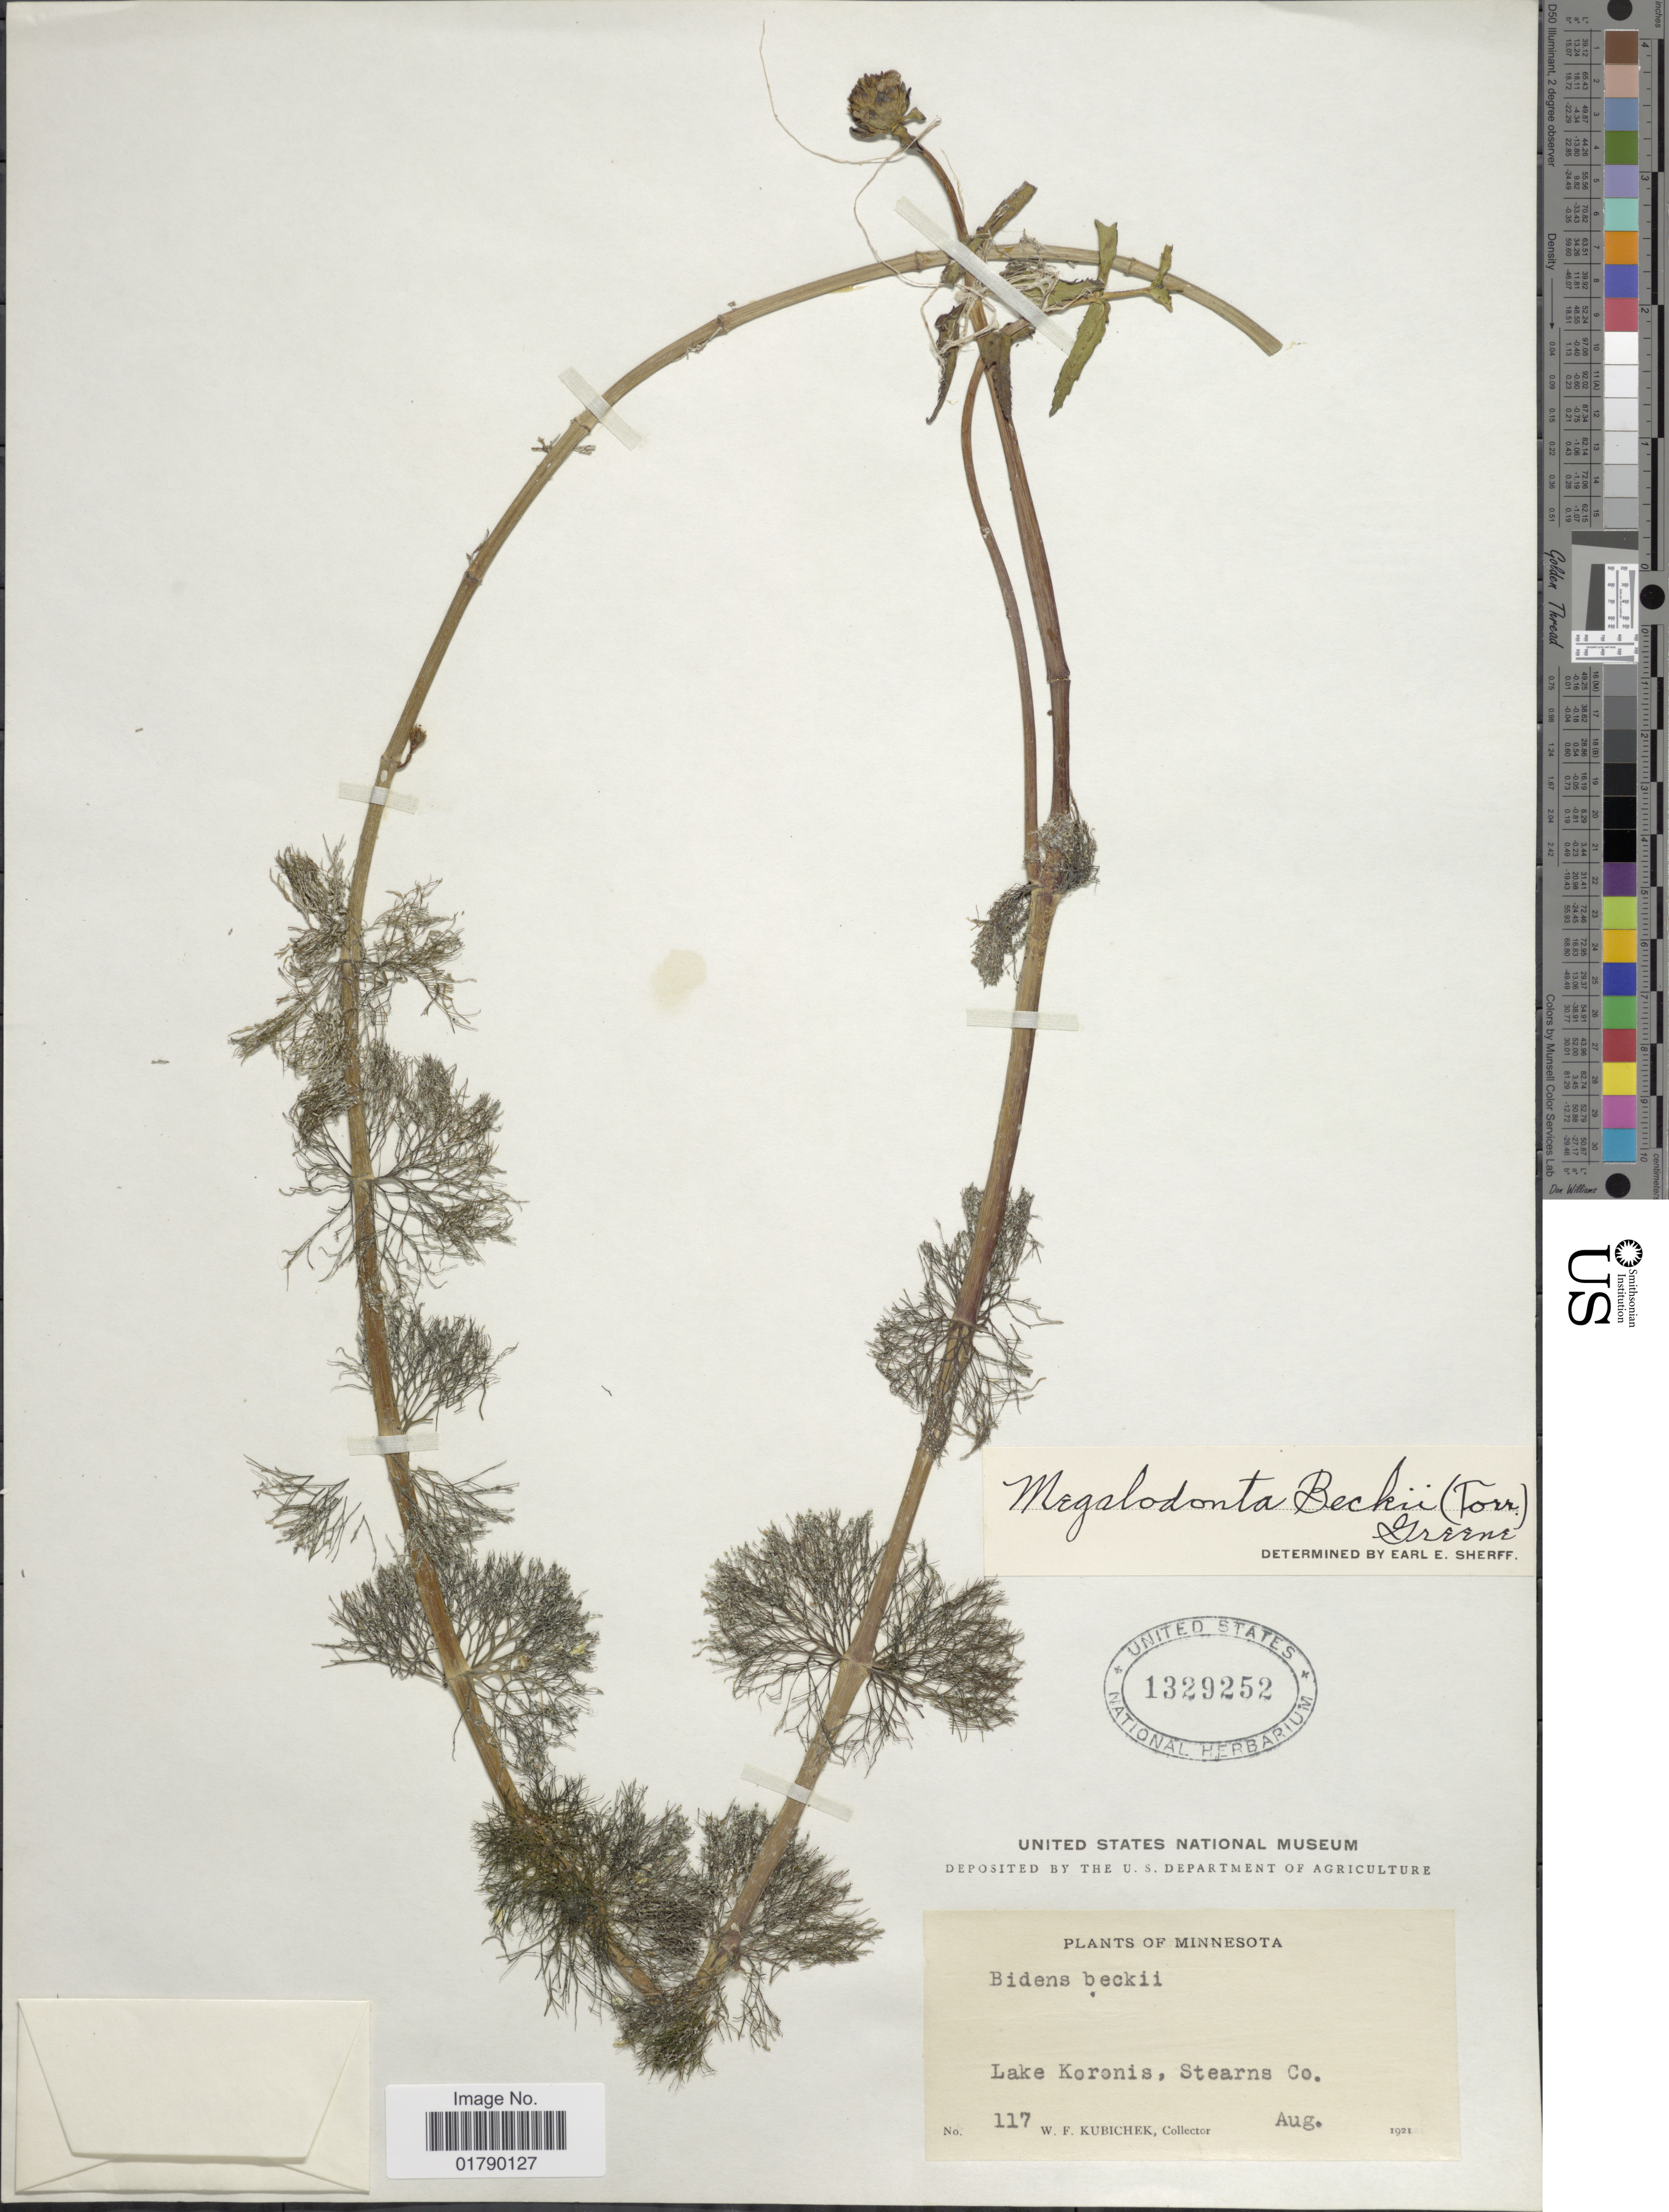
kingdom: Plantae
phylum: Tracheophyta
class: Magnoliopsida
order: Asterales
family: Asteraceae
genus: Megalodonta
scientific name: Megalodonta sp.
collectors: W. Kubichek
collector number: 117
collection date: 1921-08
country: United States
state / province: Minnesota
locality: Lake Koronis, Sterans Co.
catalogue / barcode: US 1329252